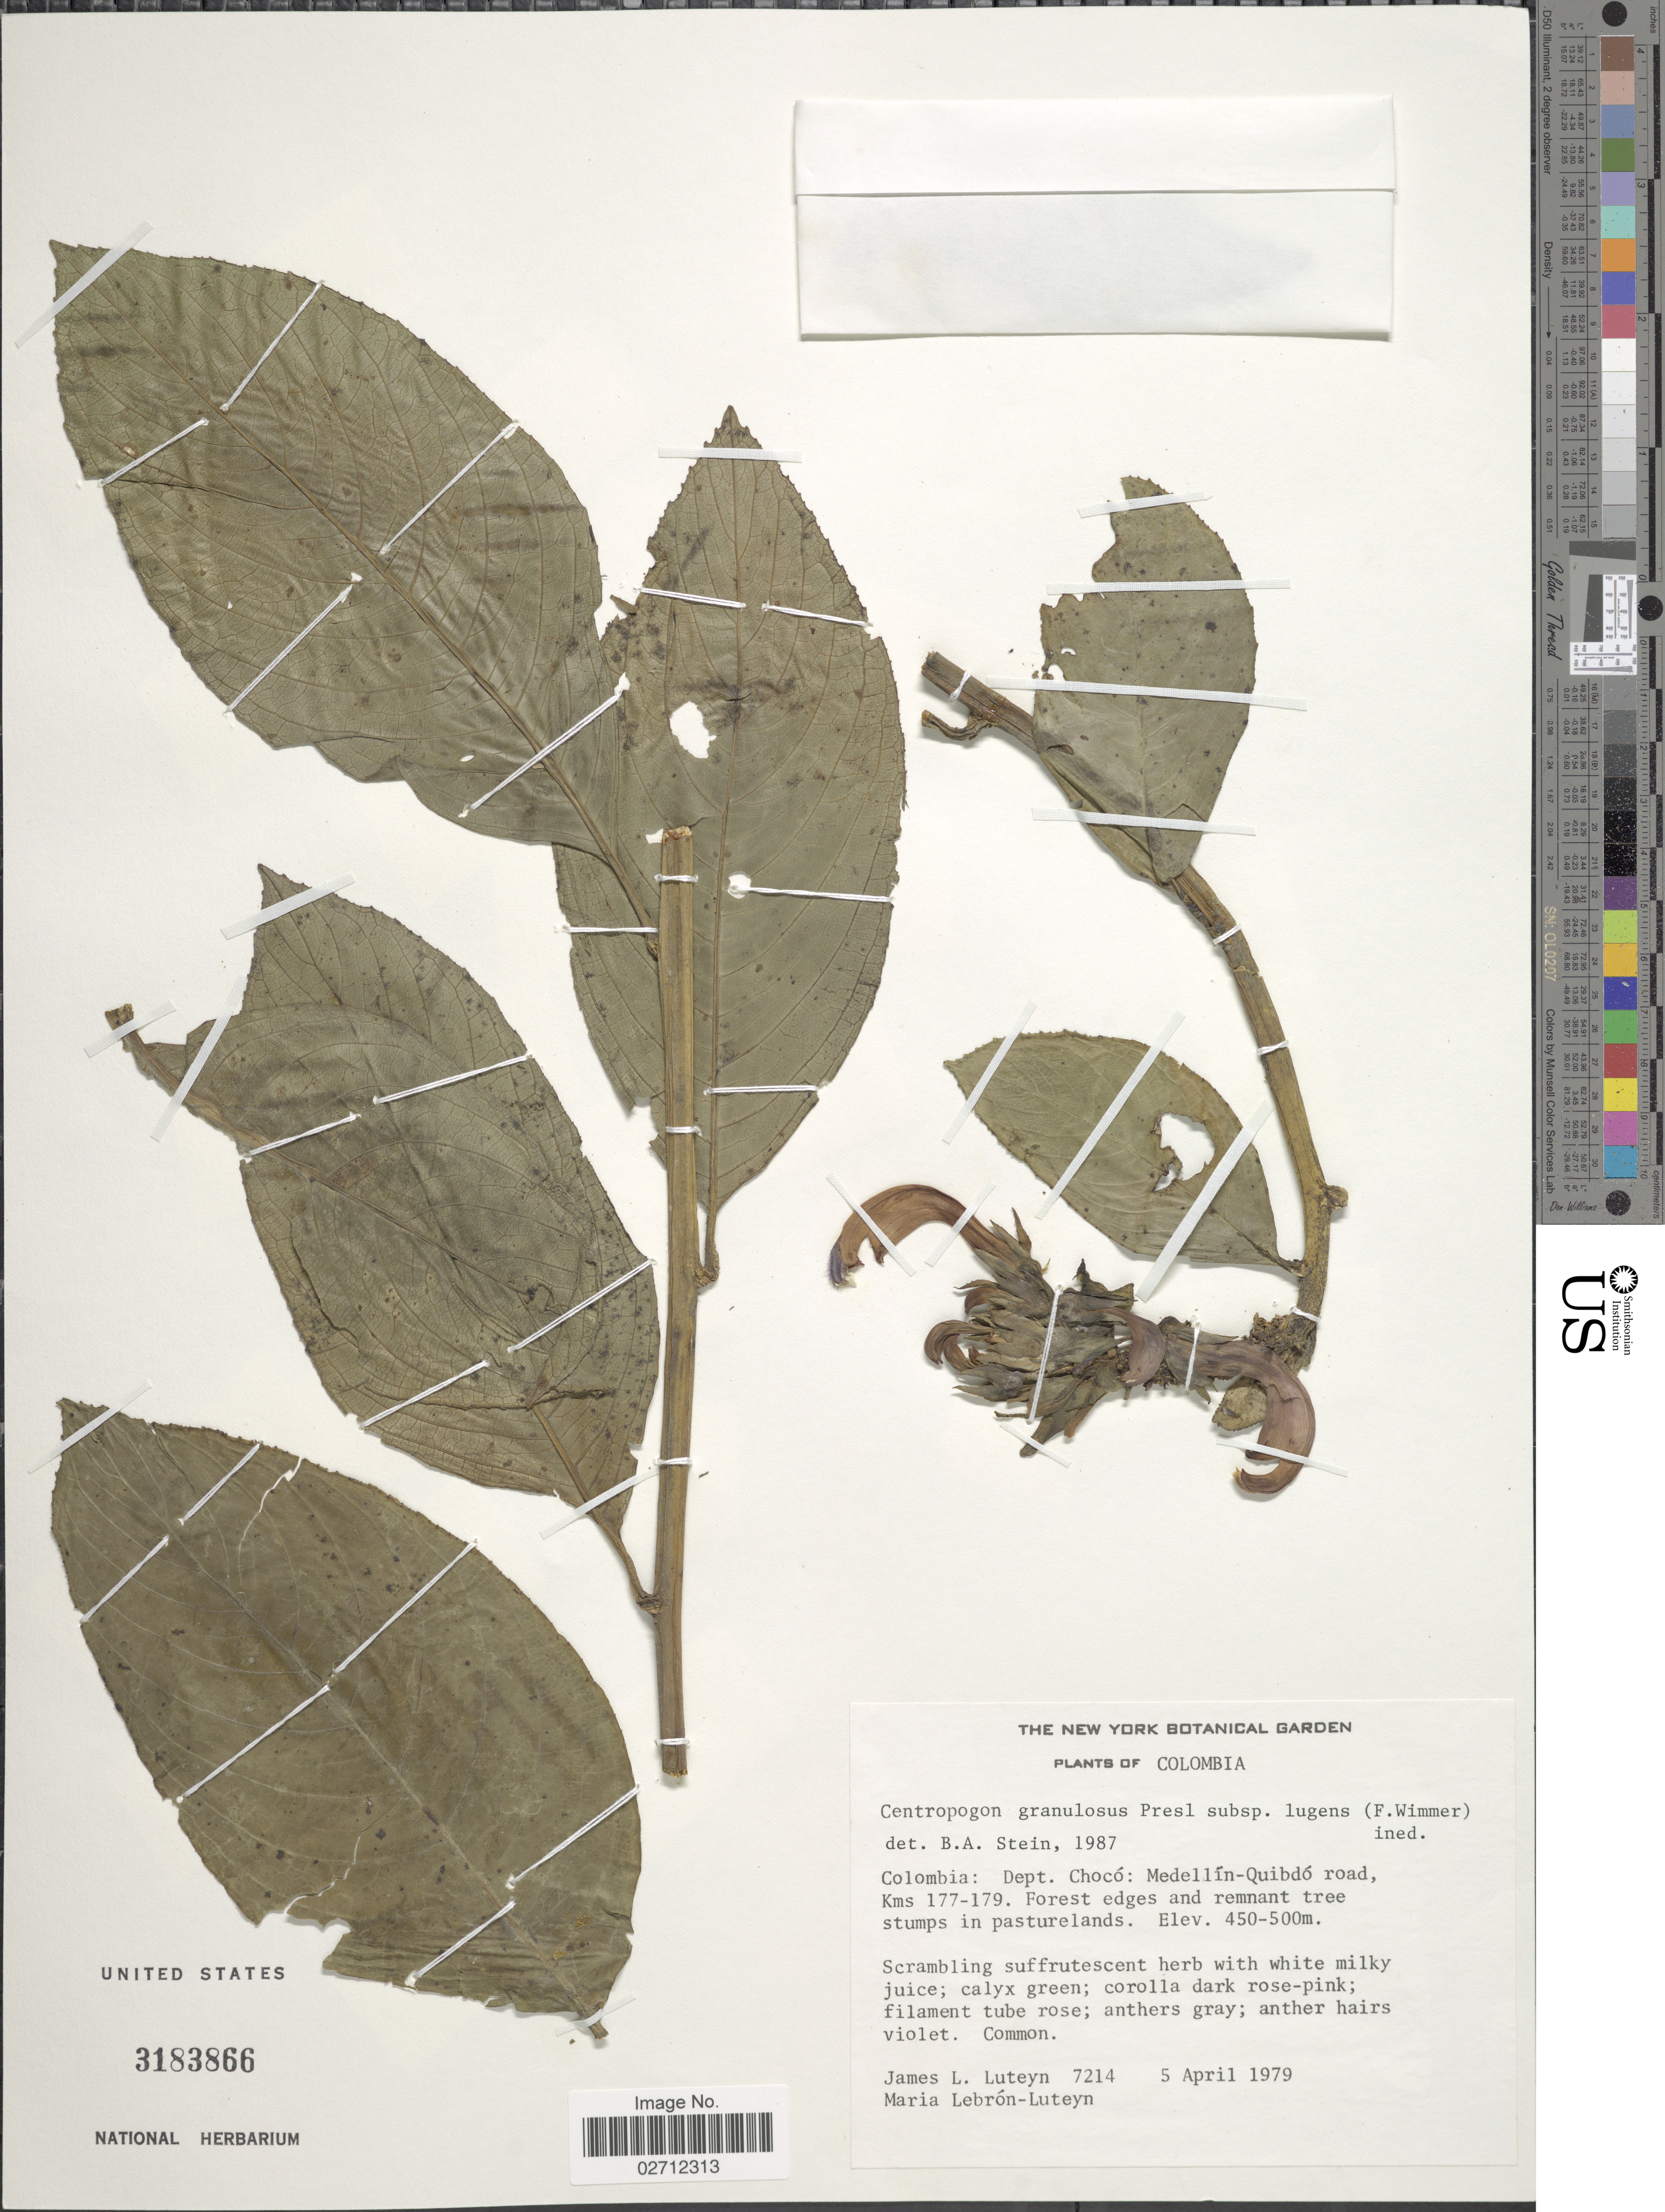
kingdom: Plantae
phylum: Tracheophyta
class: Magnoliopsida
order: Asterales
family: Campanulaceae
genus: Centropogon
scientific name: Centropogon granulosus subsp. lugens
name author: B.A. Stein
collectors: J. L. Luteyn & M. L. Lebrón-Luteyn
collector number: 7214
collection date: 1979-04-05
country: Colombia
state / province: Chocó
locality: Dept. Chocó: Medellín-Quibdó road Kms 177-179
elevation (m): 450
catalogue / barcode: US 3183866